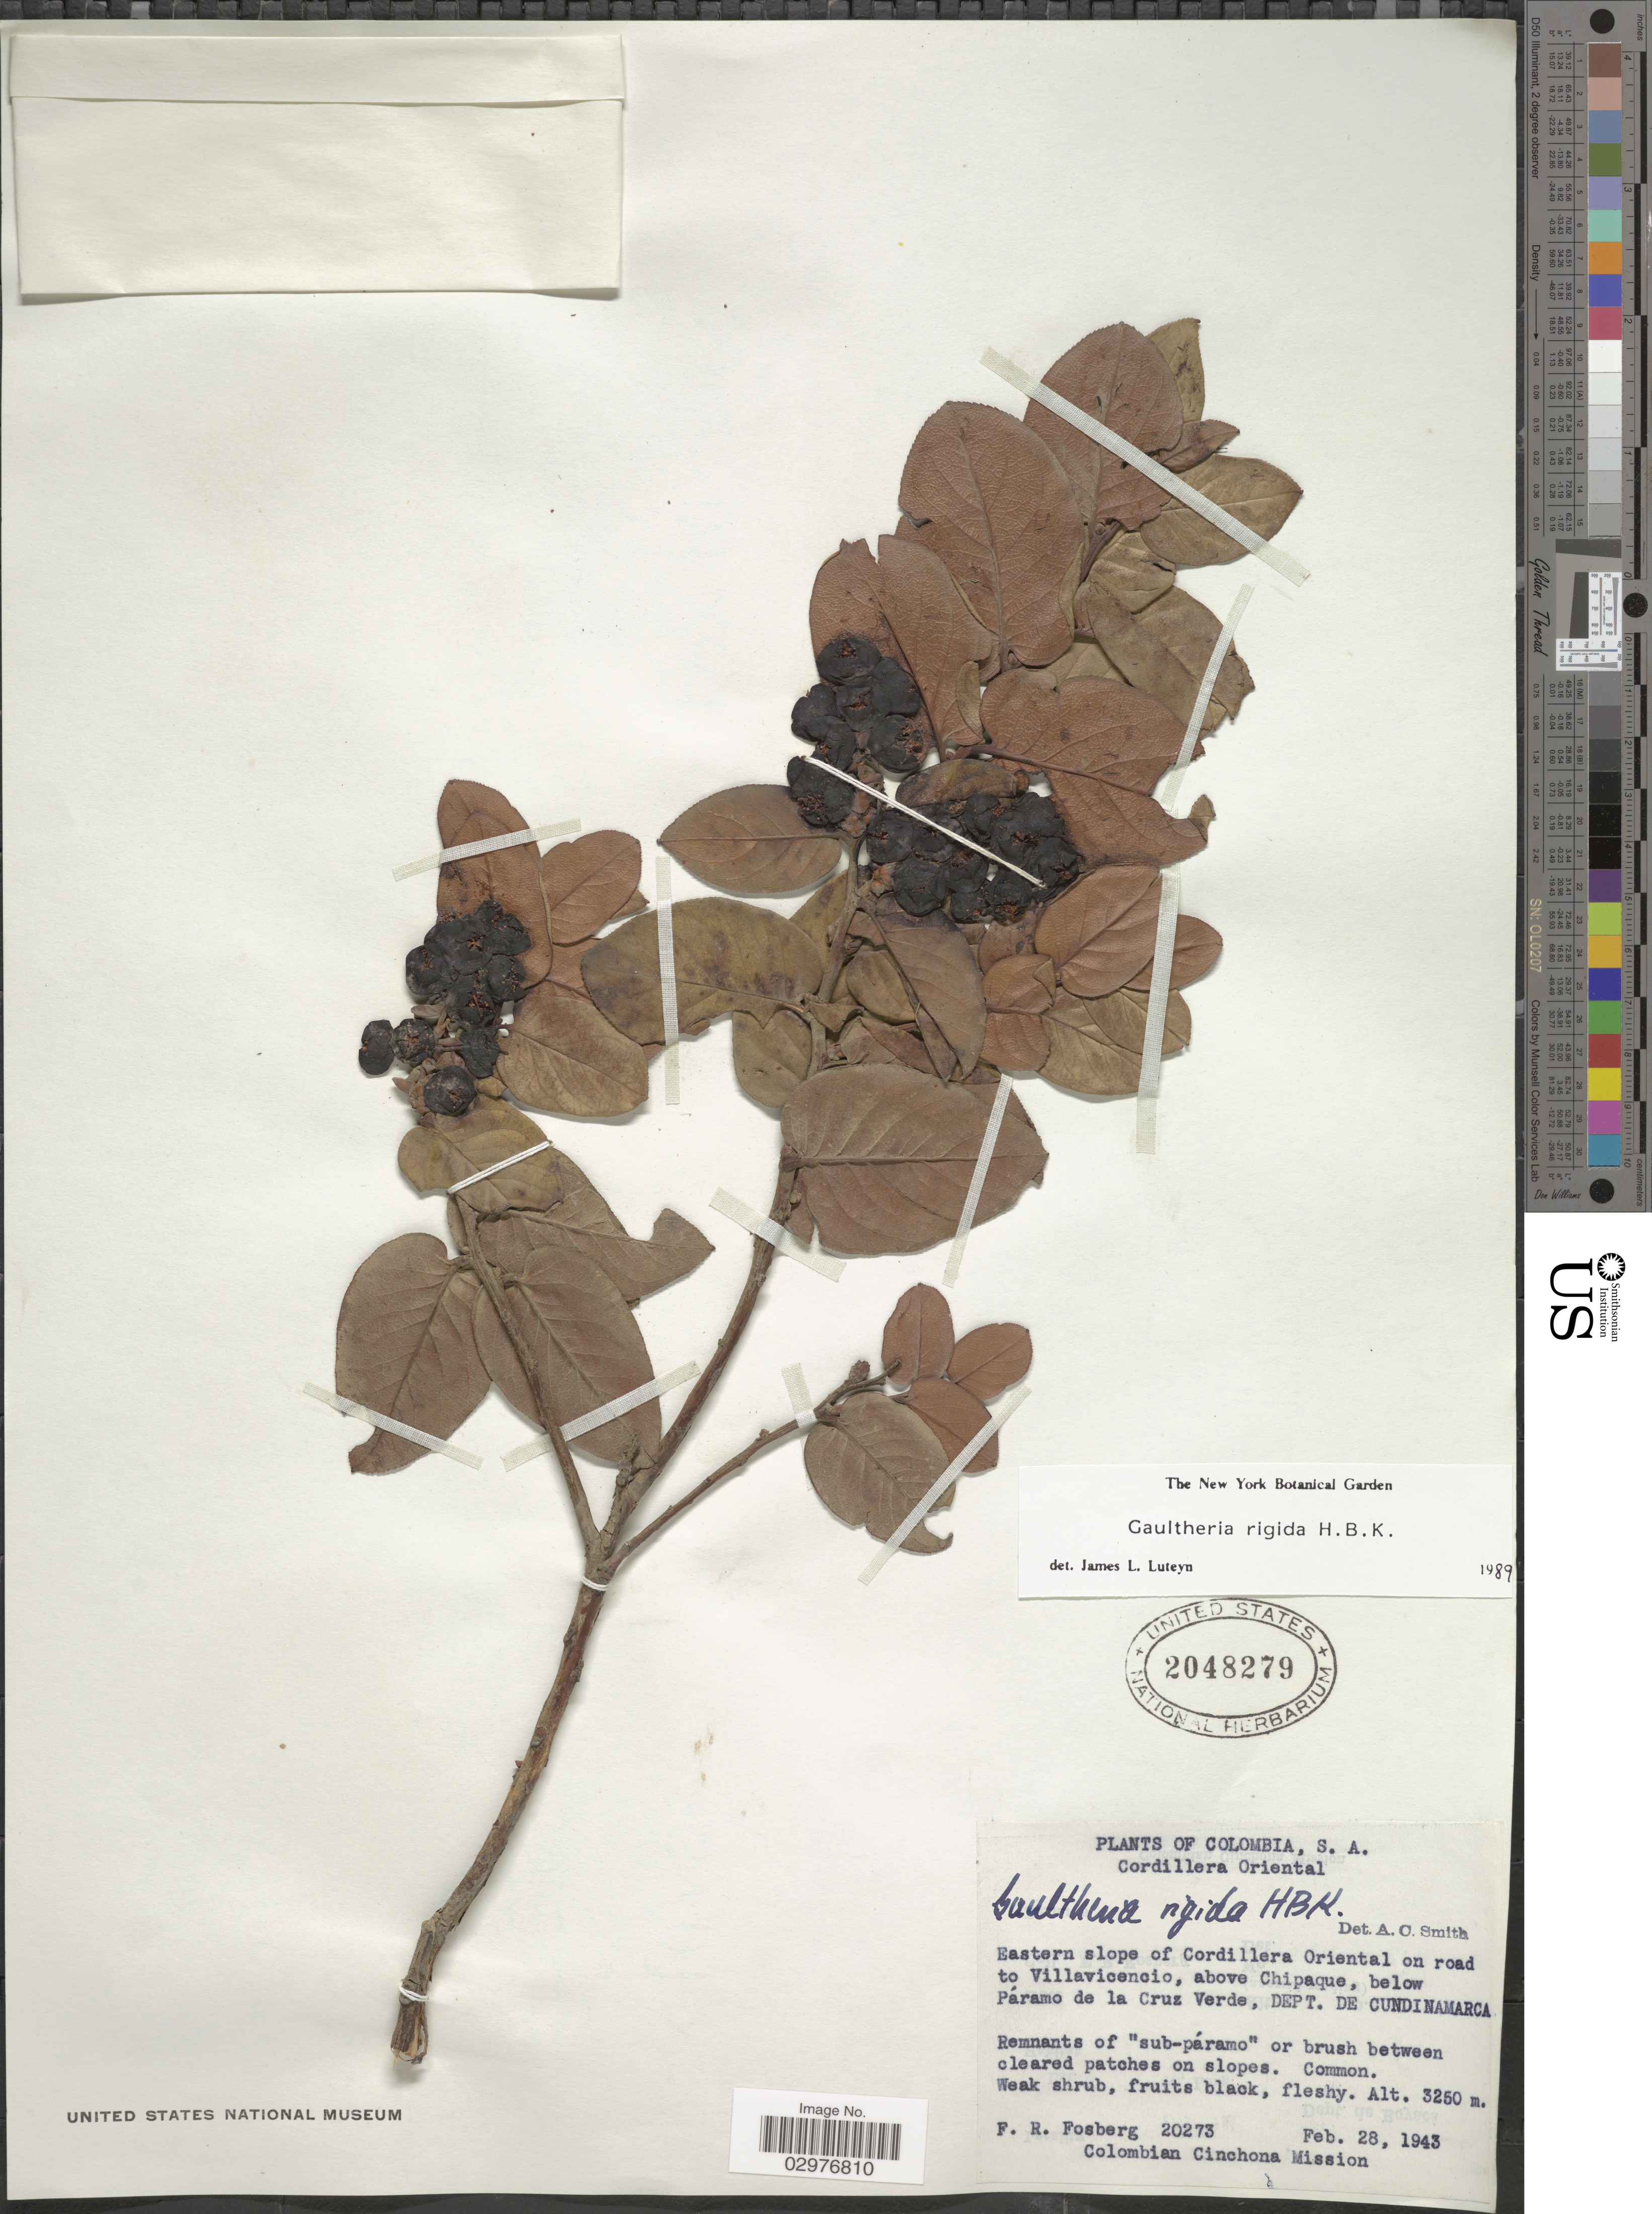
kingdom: Plantae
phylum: Tracheophyta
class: Magnoliopsida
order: Ericales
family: Ericaceae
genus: Gaultheria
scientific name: Gaultheria rigida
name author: Kunth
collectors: F. R. Fosberg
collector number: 20273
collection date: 1943-02-28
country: Colombia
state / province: Cundinamarca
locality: Cordillera Oriental. Eastern slope of Cordillera Oriental on road to Villavicencio, above Chipaque, below Páramo de la Cruz Verde, Dept. de Cundinamarca. Cinchona.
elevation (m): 3250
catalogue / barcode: US 2048279